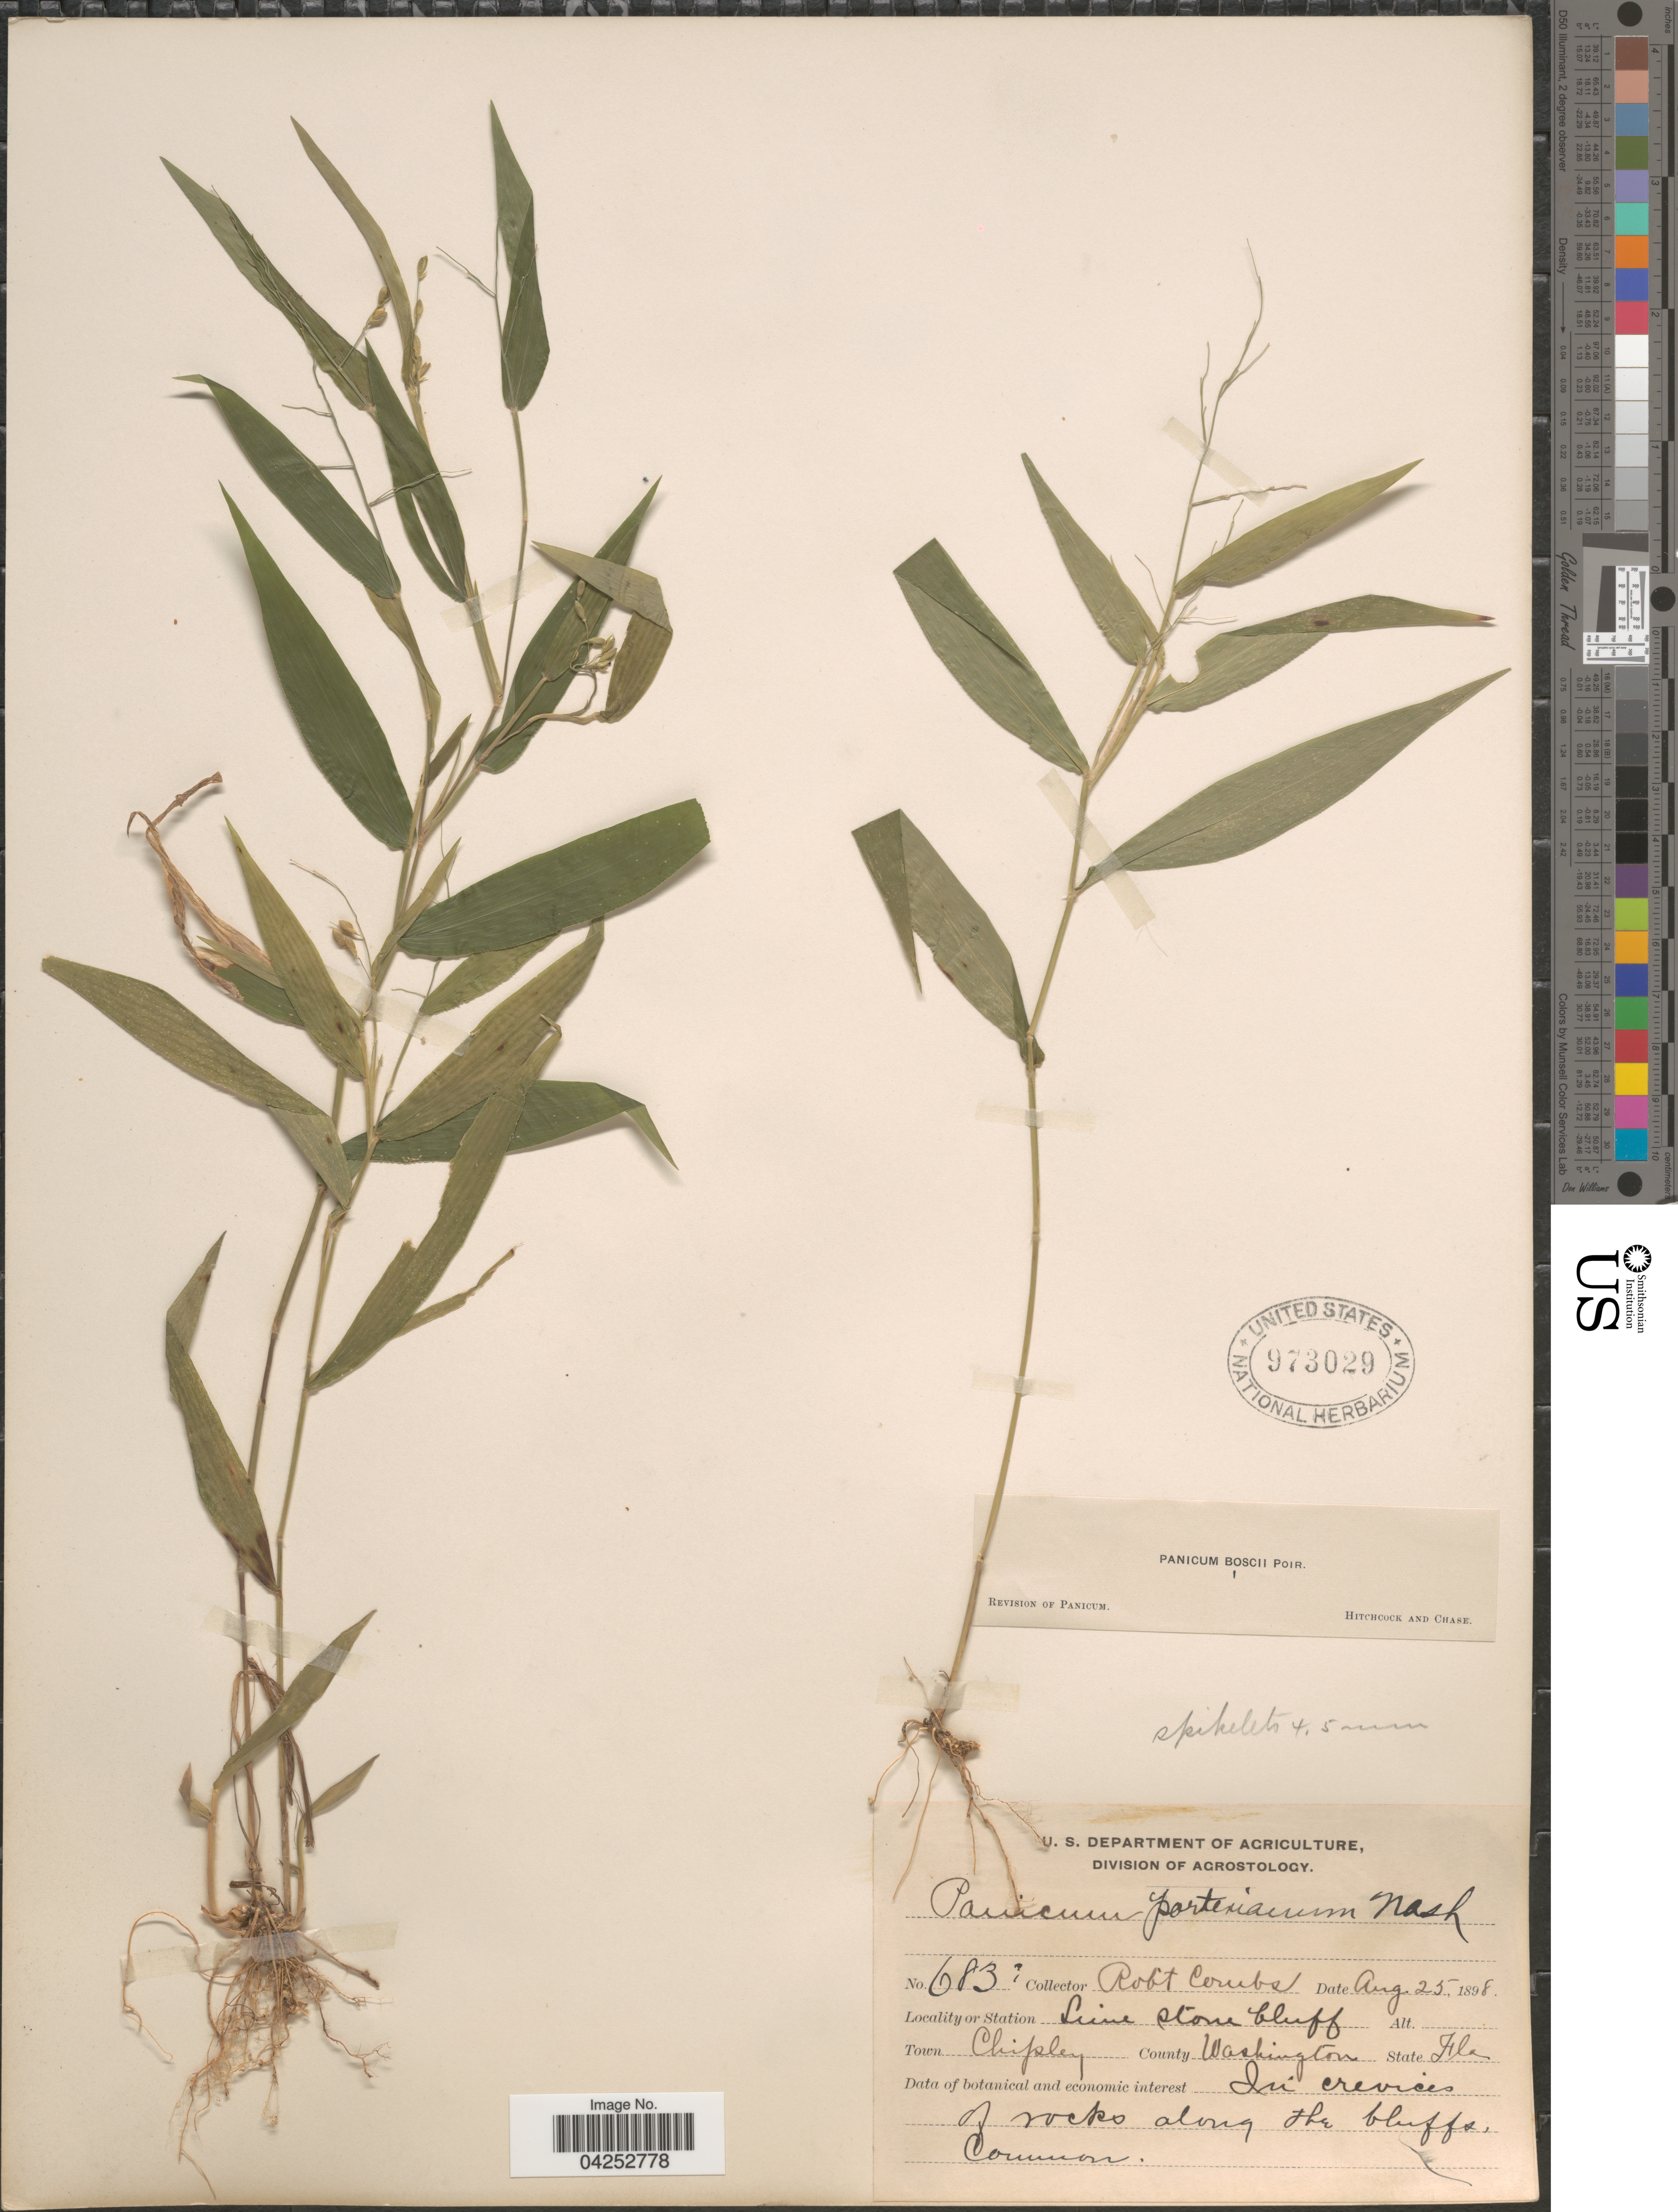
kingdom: Plantae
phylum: Tracheophyta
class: Liliopsida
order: Poales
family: Poaceae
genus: Dichanthelium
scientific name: Dichanthelium boscii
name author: (Poir.) Gould & C.A. Clark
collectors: R. Combs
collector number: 683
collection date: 1898-08-25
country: United States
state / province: Florida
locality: Line stone bluff. Town Chipley. County Washington.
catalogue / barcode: US 973029